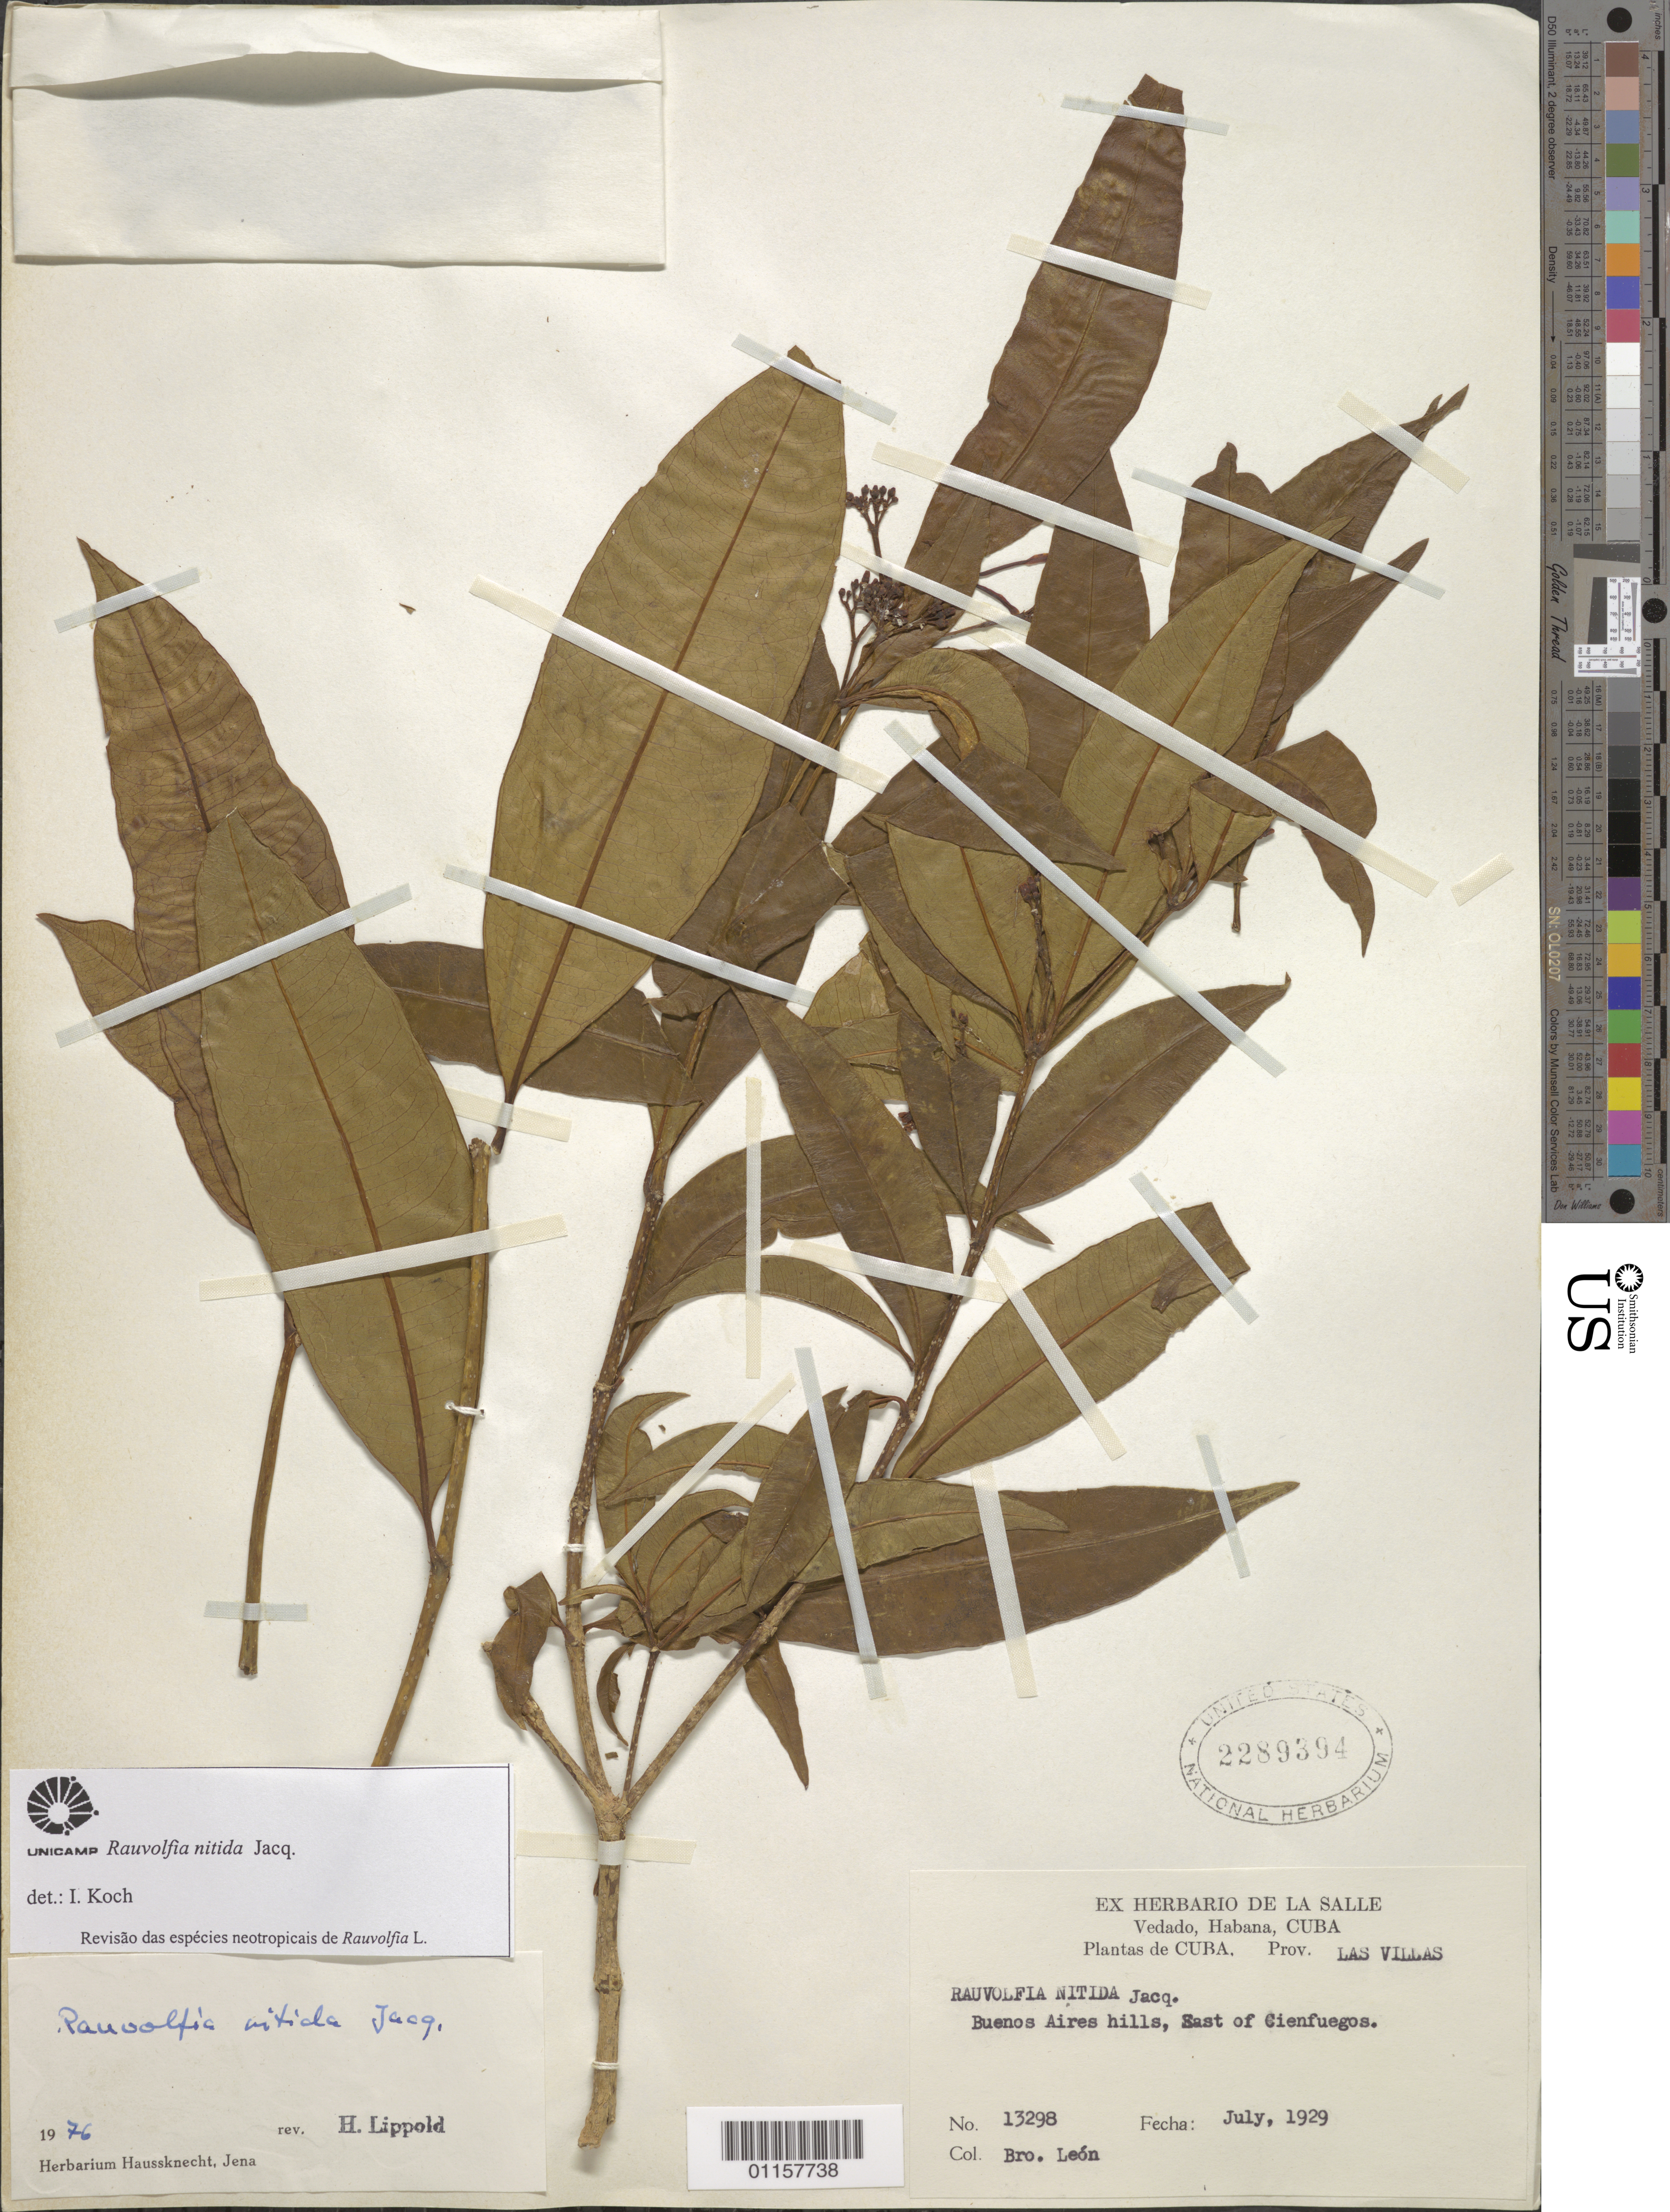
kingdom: Plantae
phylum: Tracheophyta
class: Magnoliopsida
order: Gentianales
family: Apocynaceae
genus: Rauvolfia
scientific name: Rauvolfia nitida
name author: Jacq.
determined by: Koch, I.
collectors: Bro. León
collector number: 13298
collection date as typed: Jul 1929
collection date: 1929-07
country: Cuba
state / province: Las Villas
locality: Las Villas Prov. Buenos Aires hills, E of Cienfuegos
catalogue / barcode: US 2289394